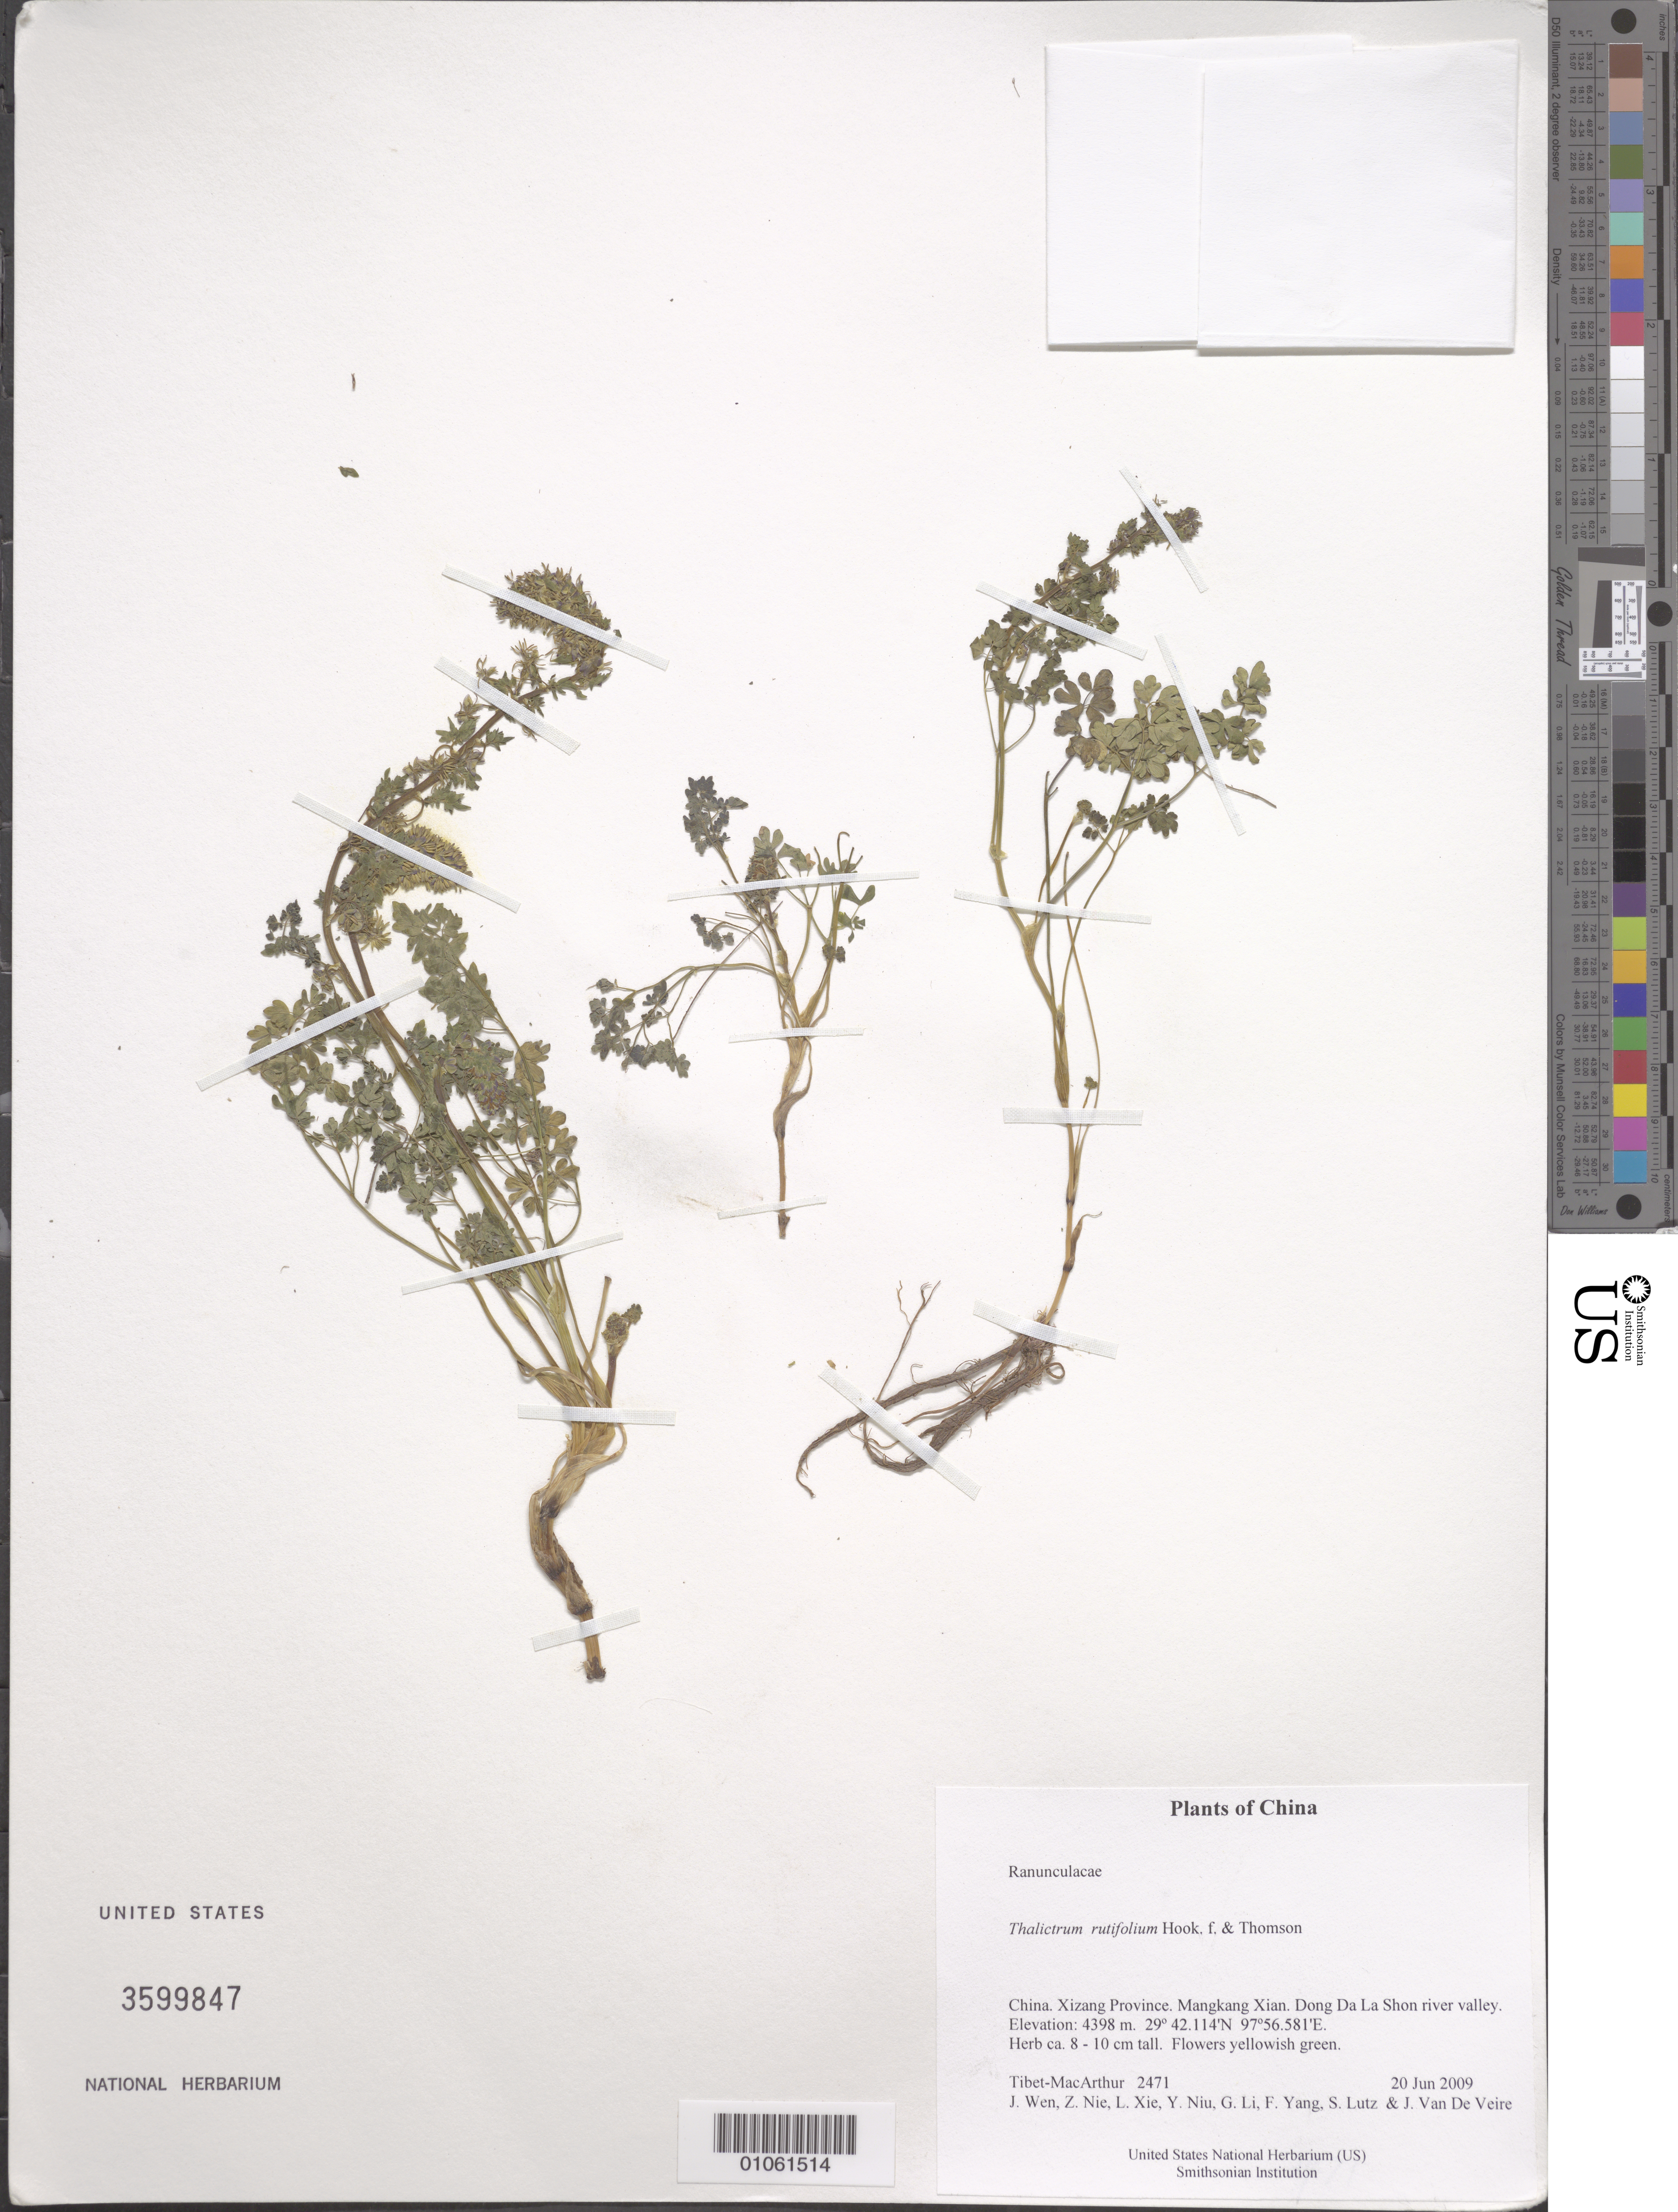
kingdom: Plantae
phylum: Tracheophyta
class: Magnoliopsida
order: Ranunculales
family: Ranunculaceae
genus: Thalictrum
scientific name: Thalictrum rutifolium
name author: Hook. f. & Thomson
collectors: Tibet-MacArthur, J. Wen, Z. Nie, L. Xie, Y. Niu, G. Li, F. Yang, S. Lutz & J. Van De Veire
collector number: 2471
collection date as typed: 20 Jun 2009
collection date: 2009-06-20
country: China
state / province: Xizang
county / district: Mangkang Xian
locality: Dong Da La Shon river valley.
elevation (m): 4398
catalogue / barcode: US 3599847